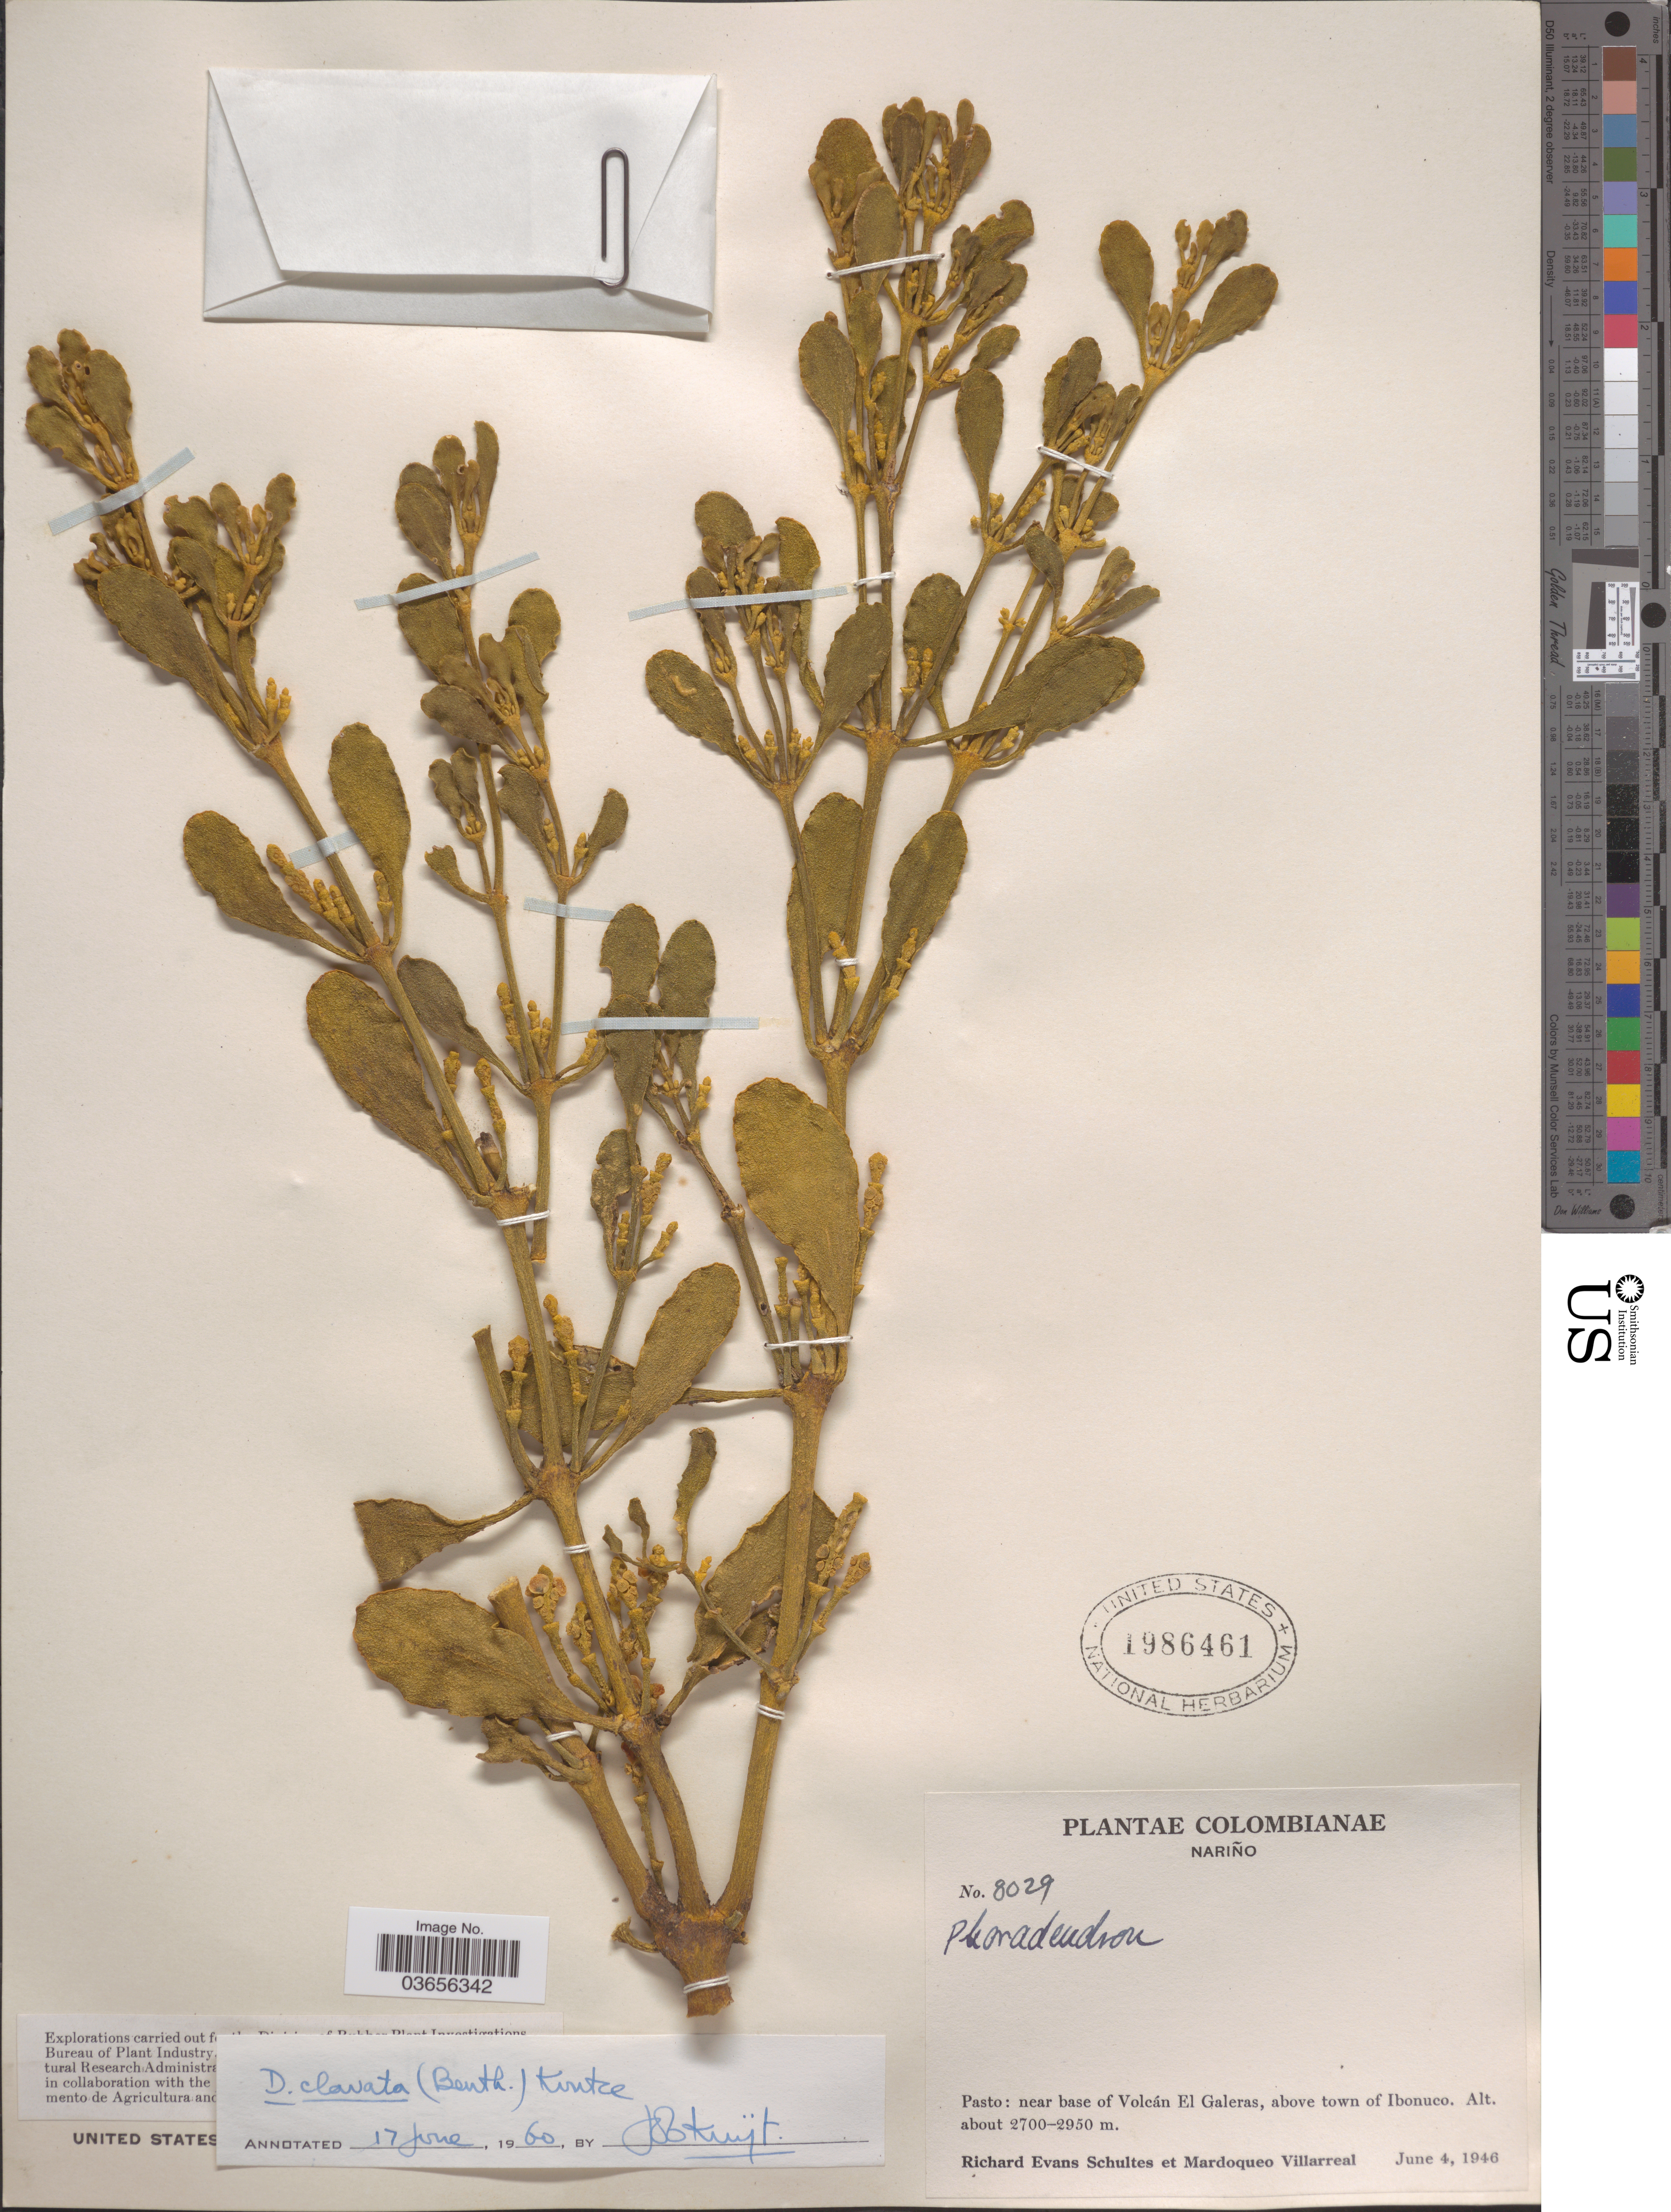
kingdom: Plantae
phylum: Tracheophyta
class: Magnoliopsida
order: Santalales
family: Viscaceae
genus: Dendrophthora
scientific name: Dendrophthora clavata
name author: (Benth.) Urb.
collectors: R. E. Schultes & M. Villarreal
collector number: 8029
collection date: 1946-06-04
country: Colombia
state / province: Nariño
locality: Pasto: near base of Volcán El Galeras, above town of Ibonuco.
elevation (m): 2700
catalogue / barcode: US 1986461